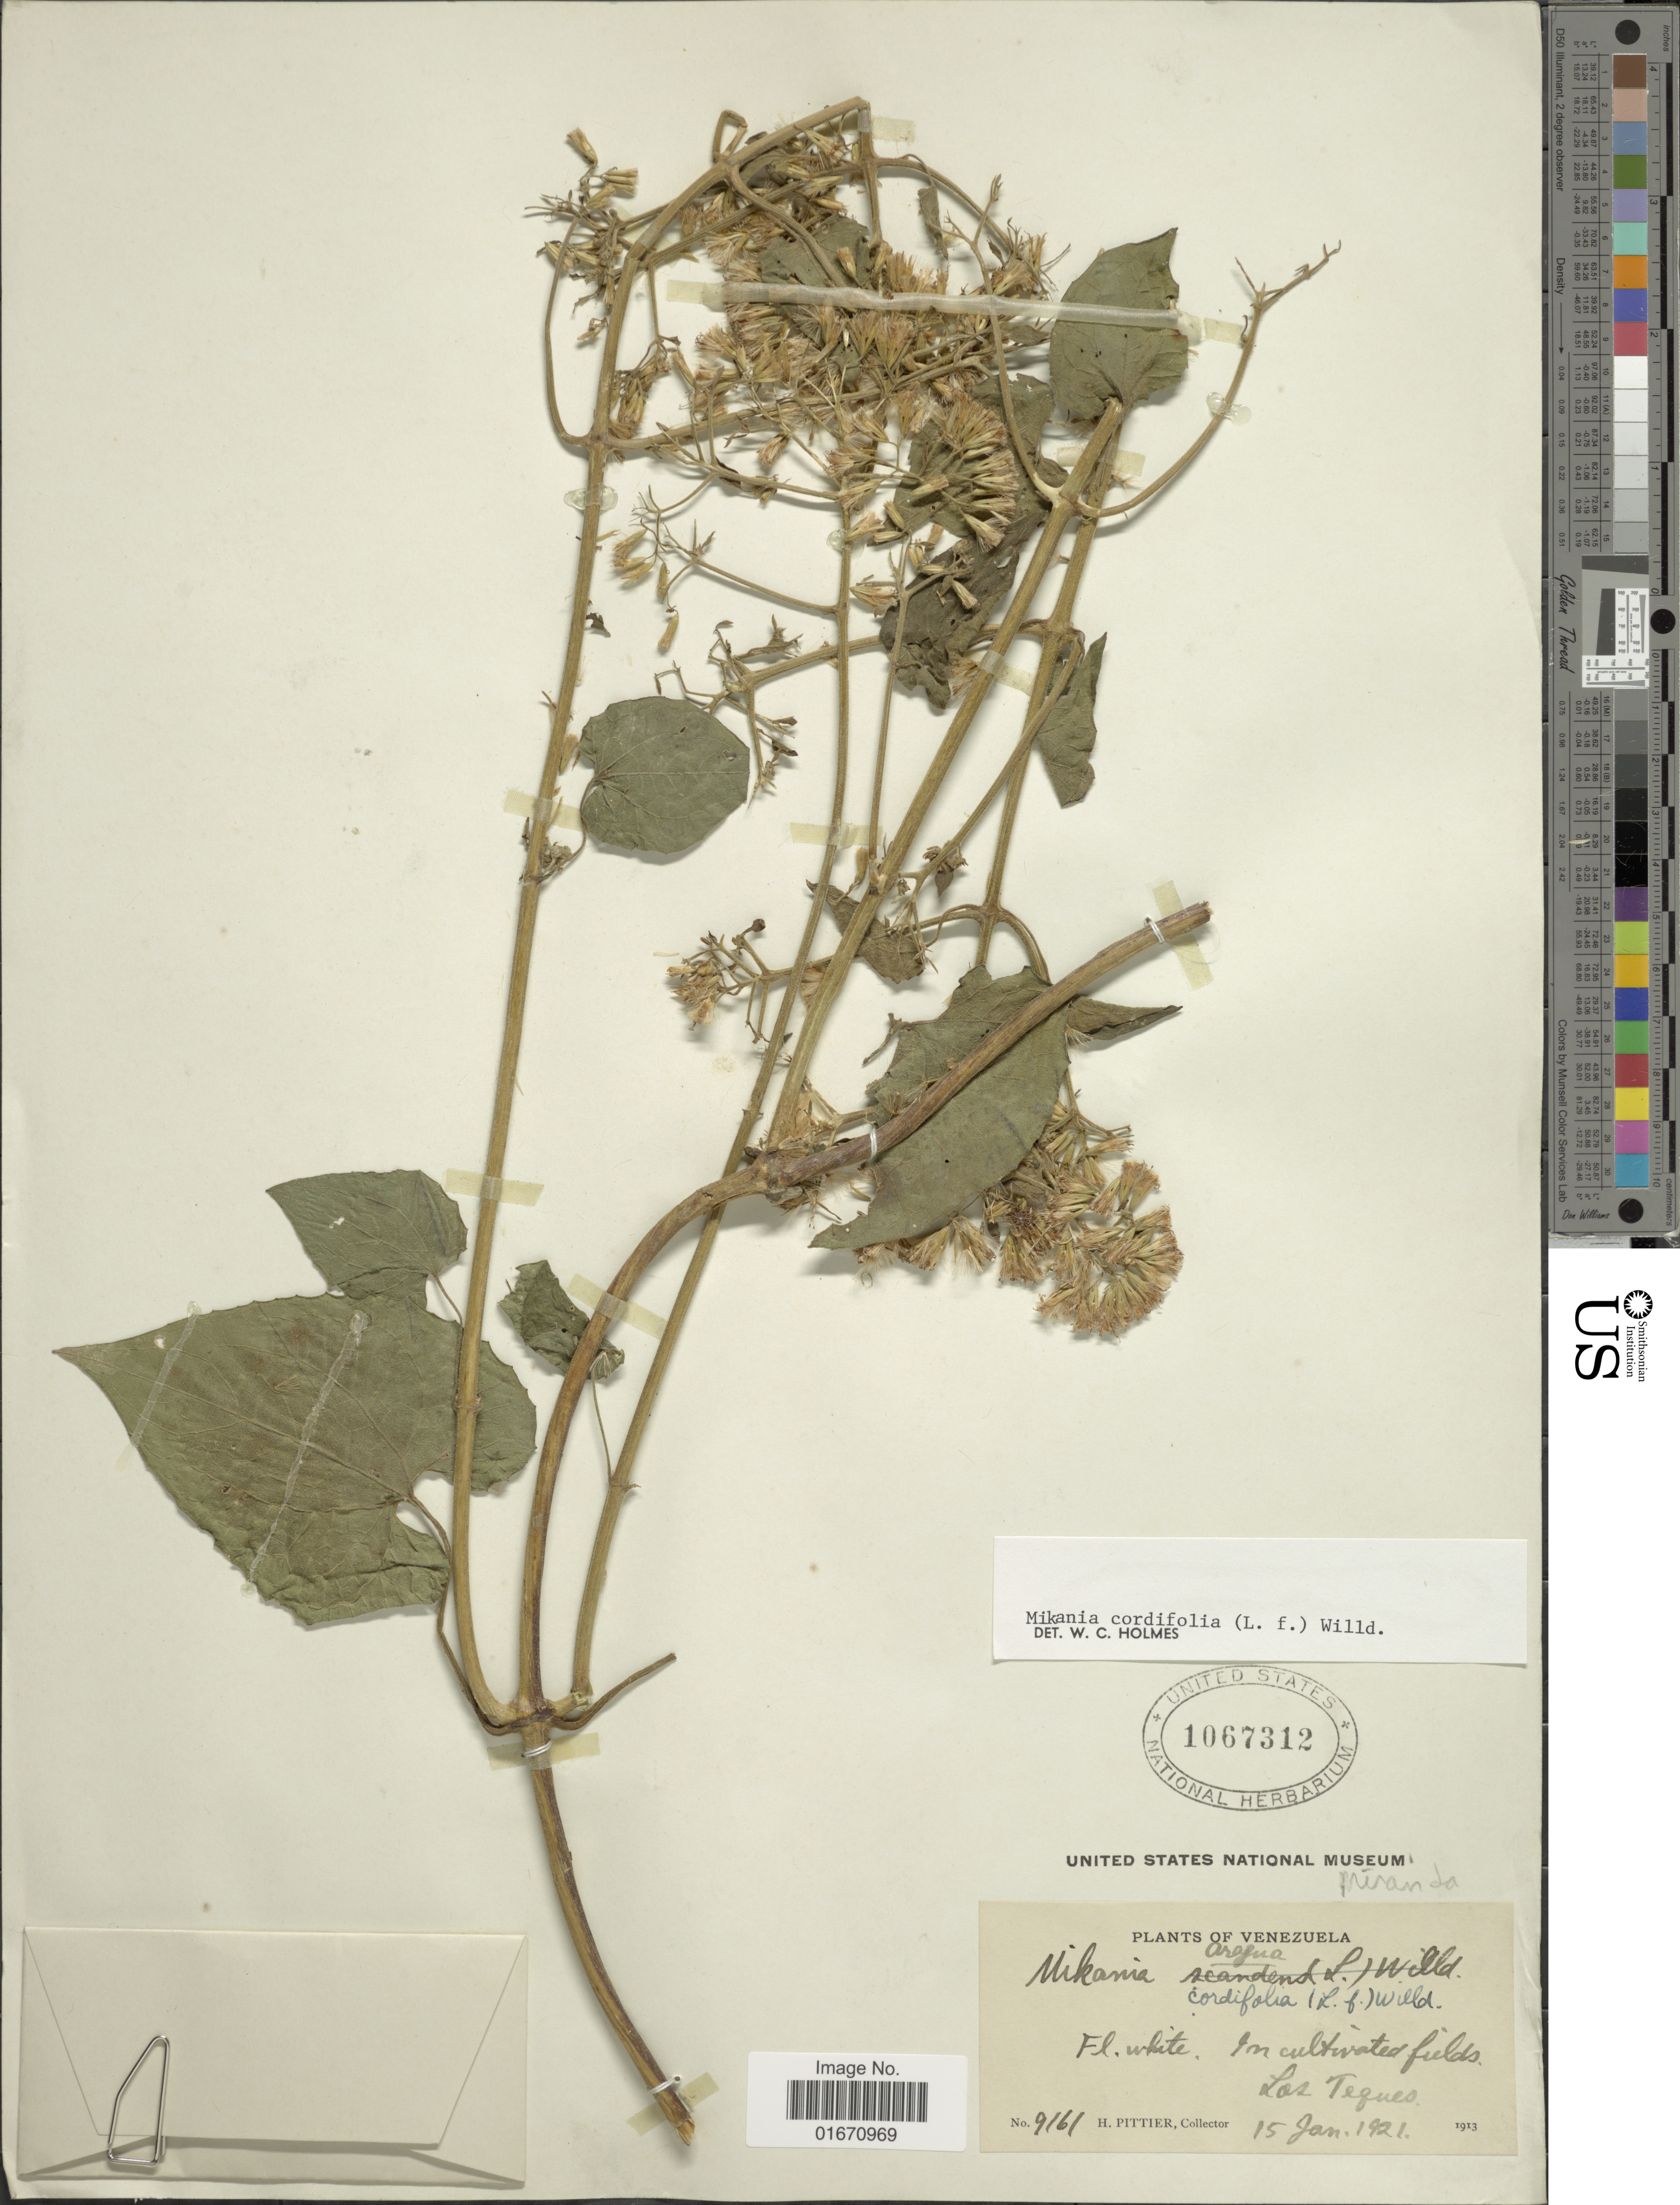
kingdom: Plantae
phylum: Tracheophyta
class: Magnoliopsida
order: Asterales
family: Asteraceae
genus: Mikania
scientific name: Mikania cordifolia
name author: Kunth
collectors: H. F. Pittier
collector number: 9161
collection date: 1921-01-15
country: Venezuela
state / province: Aragua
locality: Las Tengues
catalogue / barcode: US 1067312